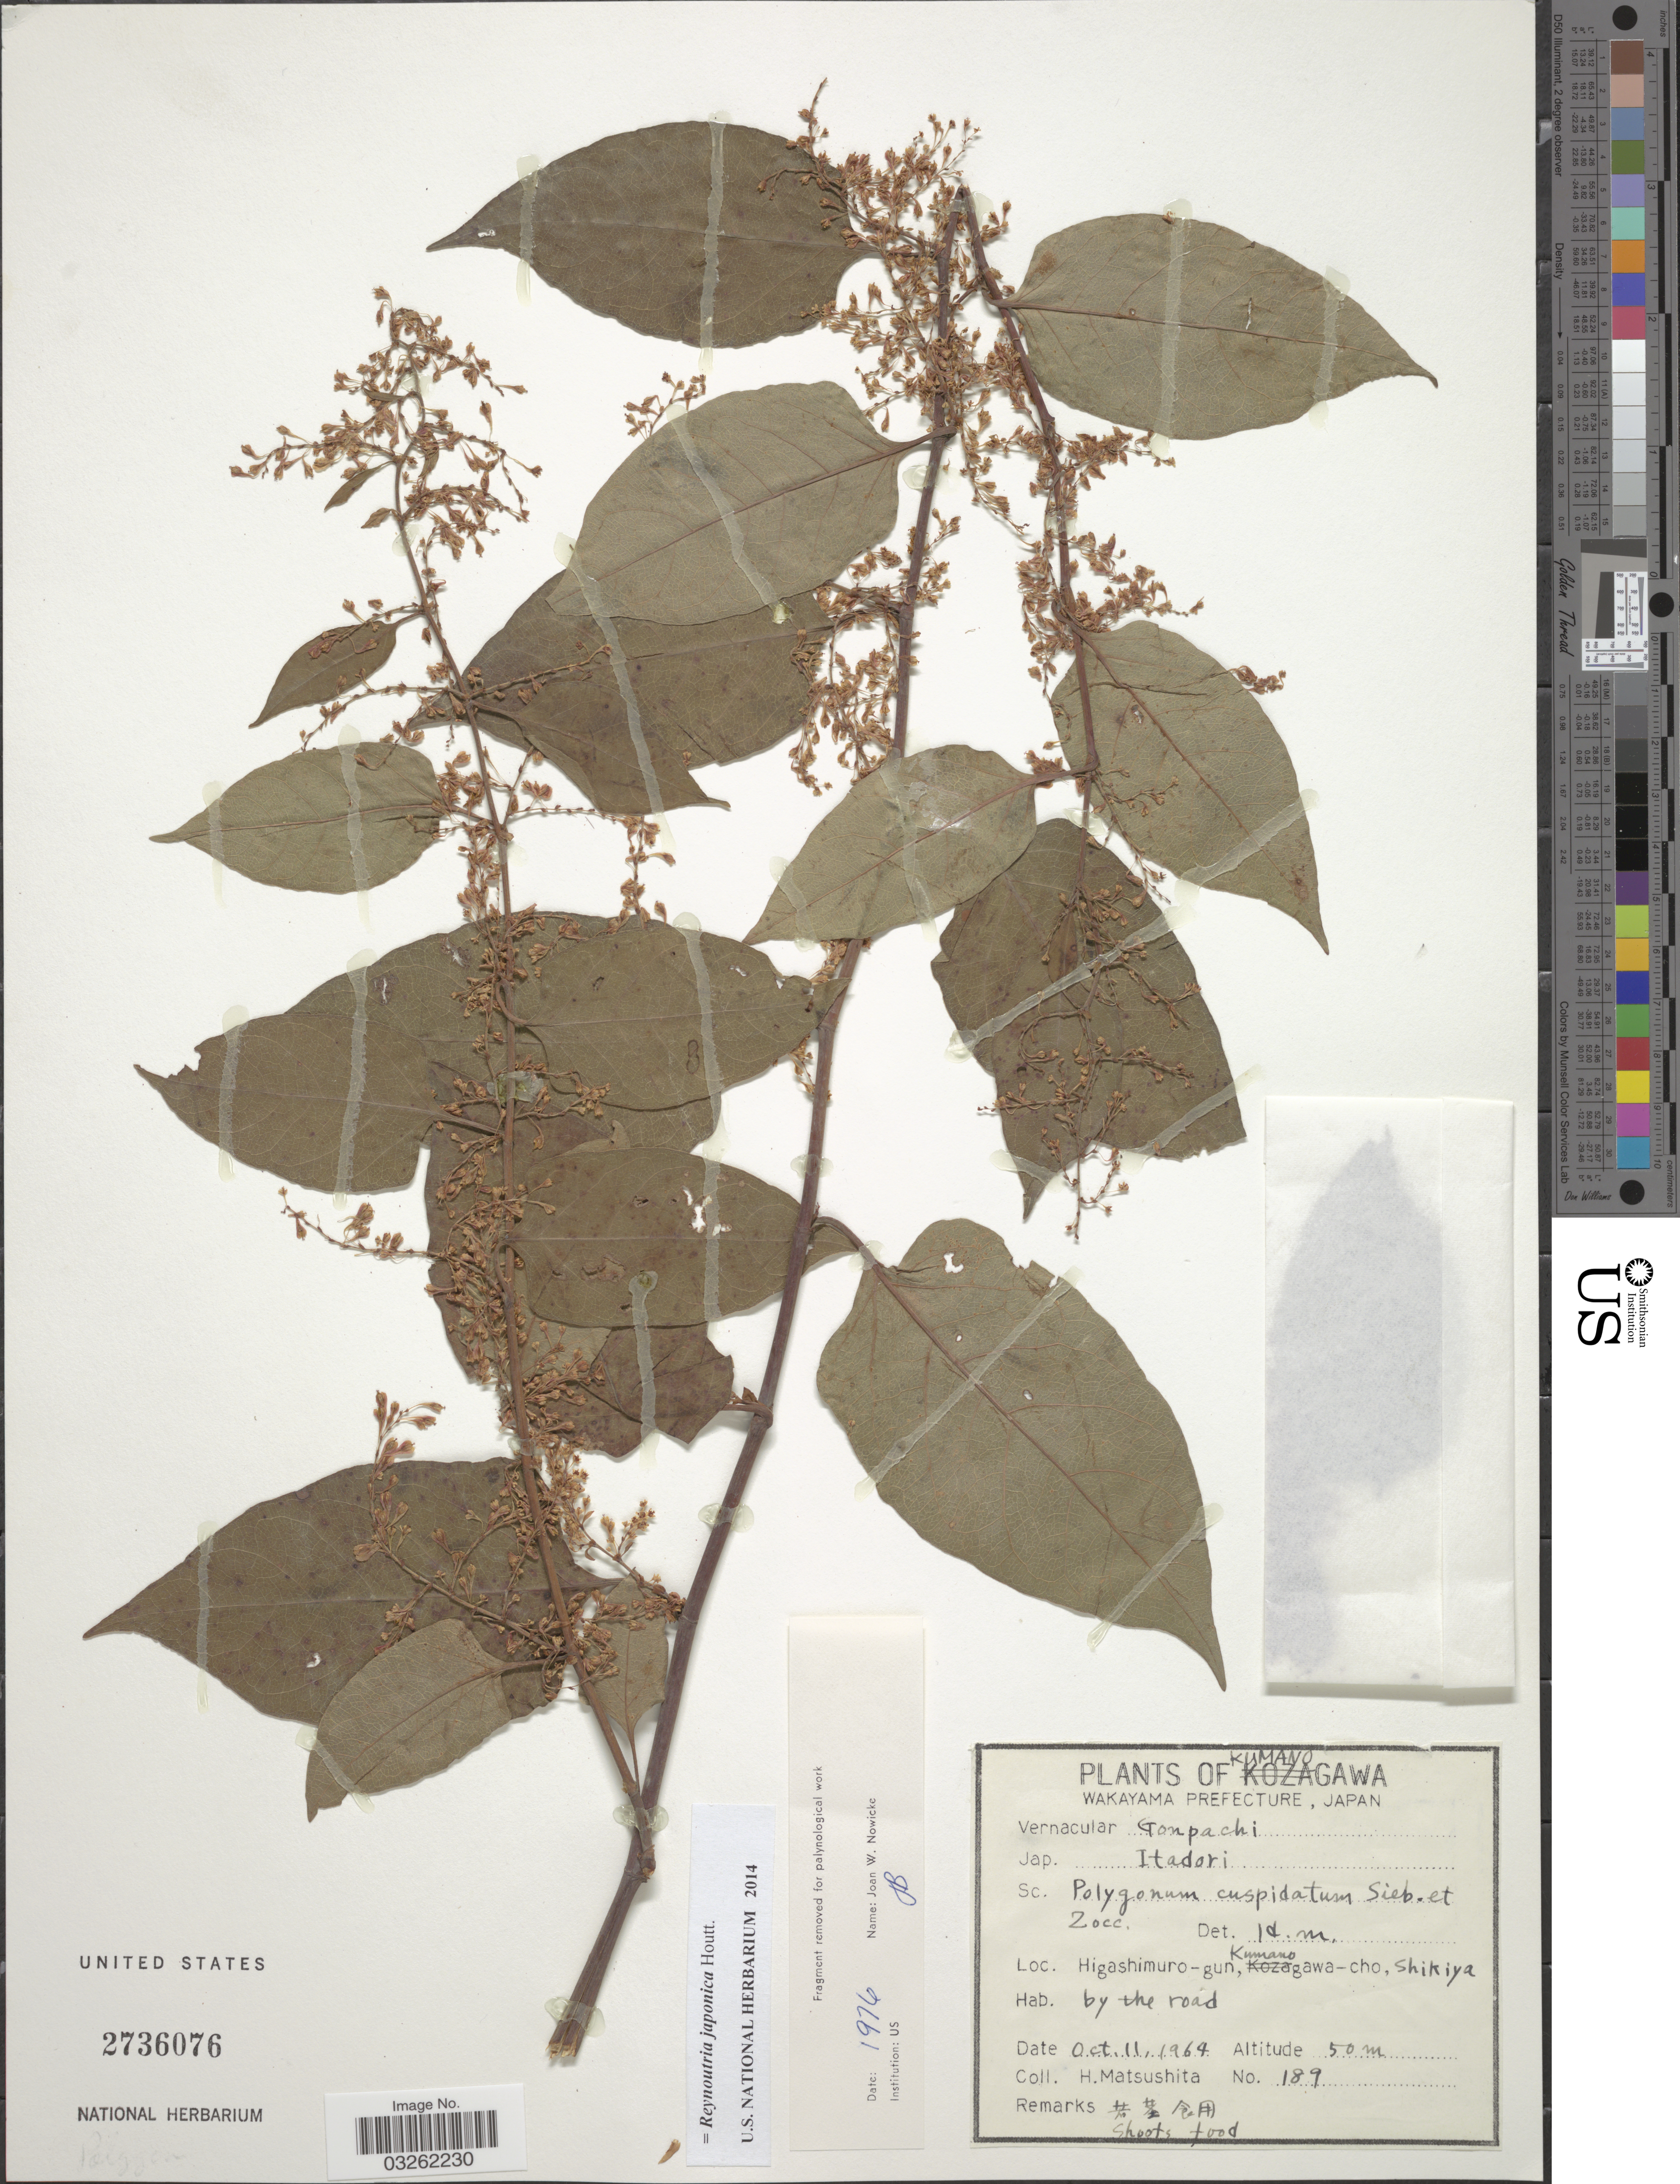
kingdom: Plantae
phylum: Tracheophyta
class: Magnoliopsida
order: Caryophyllales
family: Polygonaceae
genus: Reynoutria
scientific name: Reynoutria japonica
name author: Houtt.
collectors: H. Matsushita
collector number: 189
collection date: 1964-10-11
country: Japan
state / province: Wakayama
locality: Kumanogawa, Wakayama Prefecture, Higashimuro-gun, Kumanogawa-cho, Shikiya.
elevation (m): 50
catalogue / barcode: US 2736076